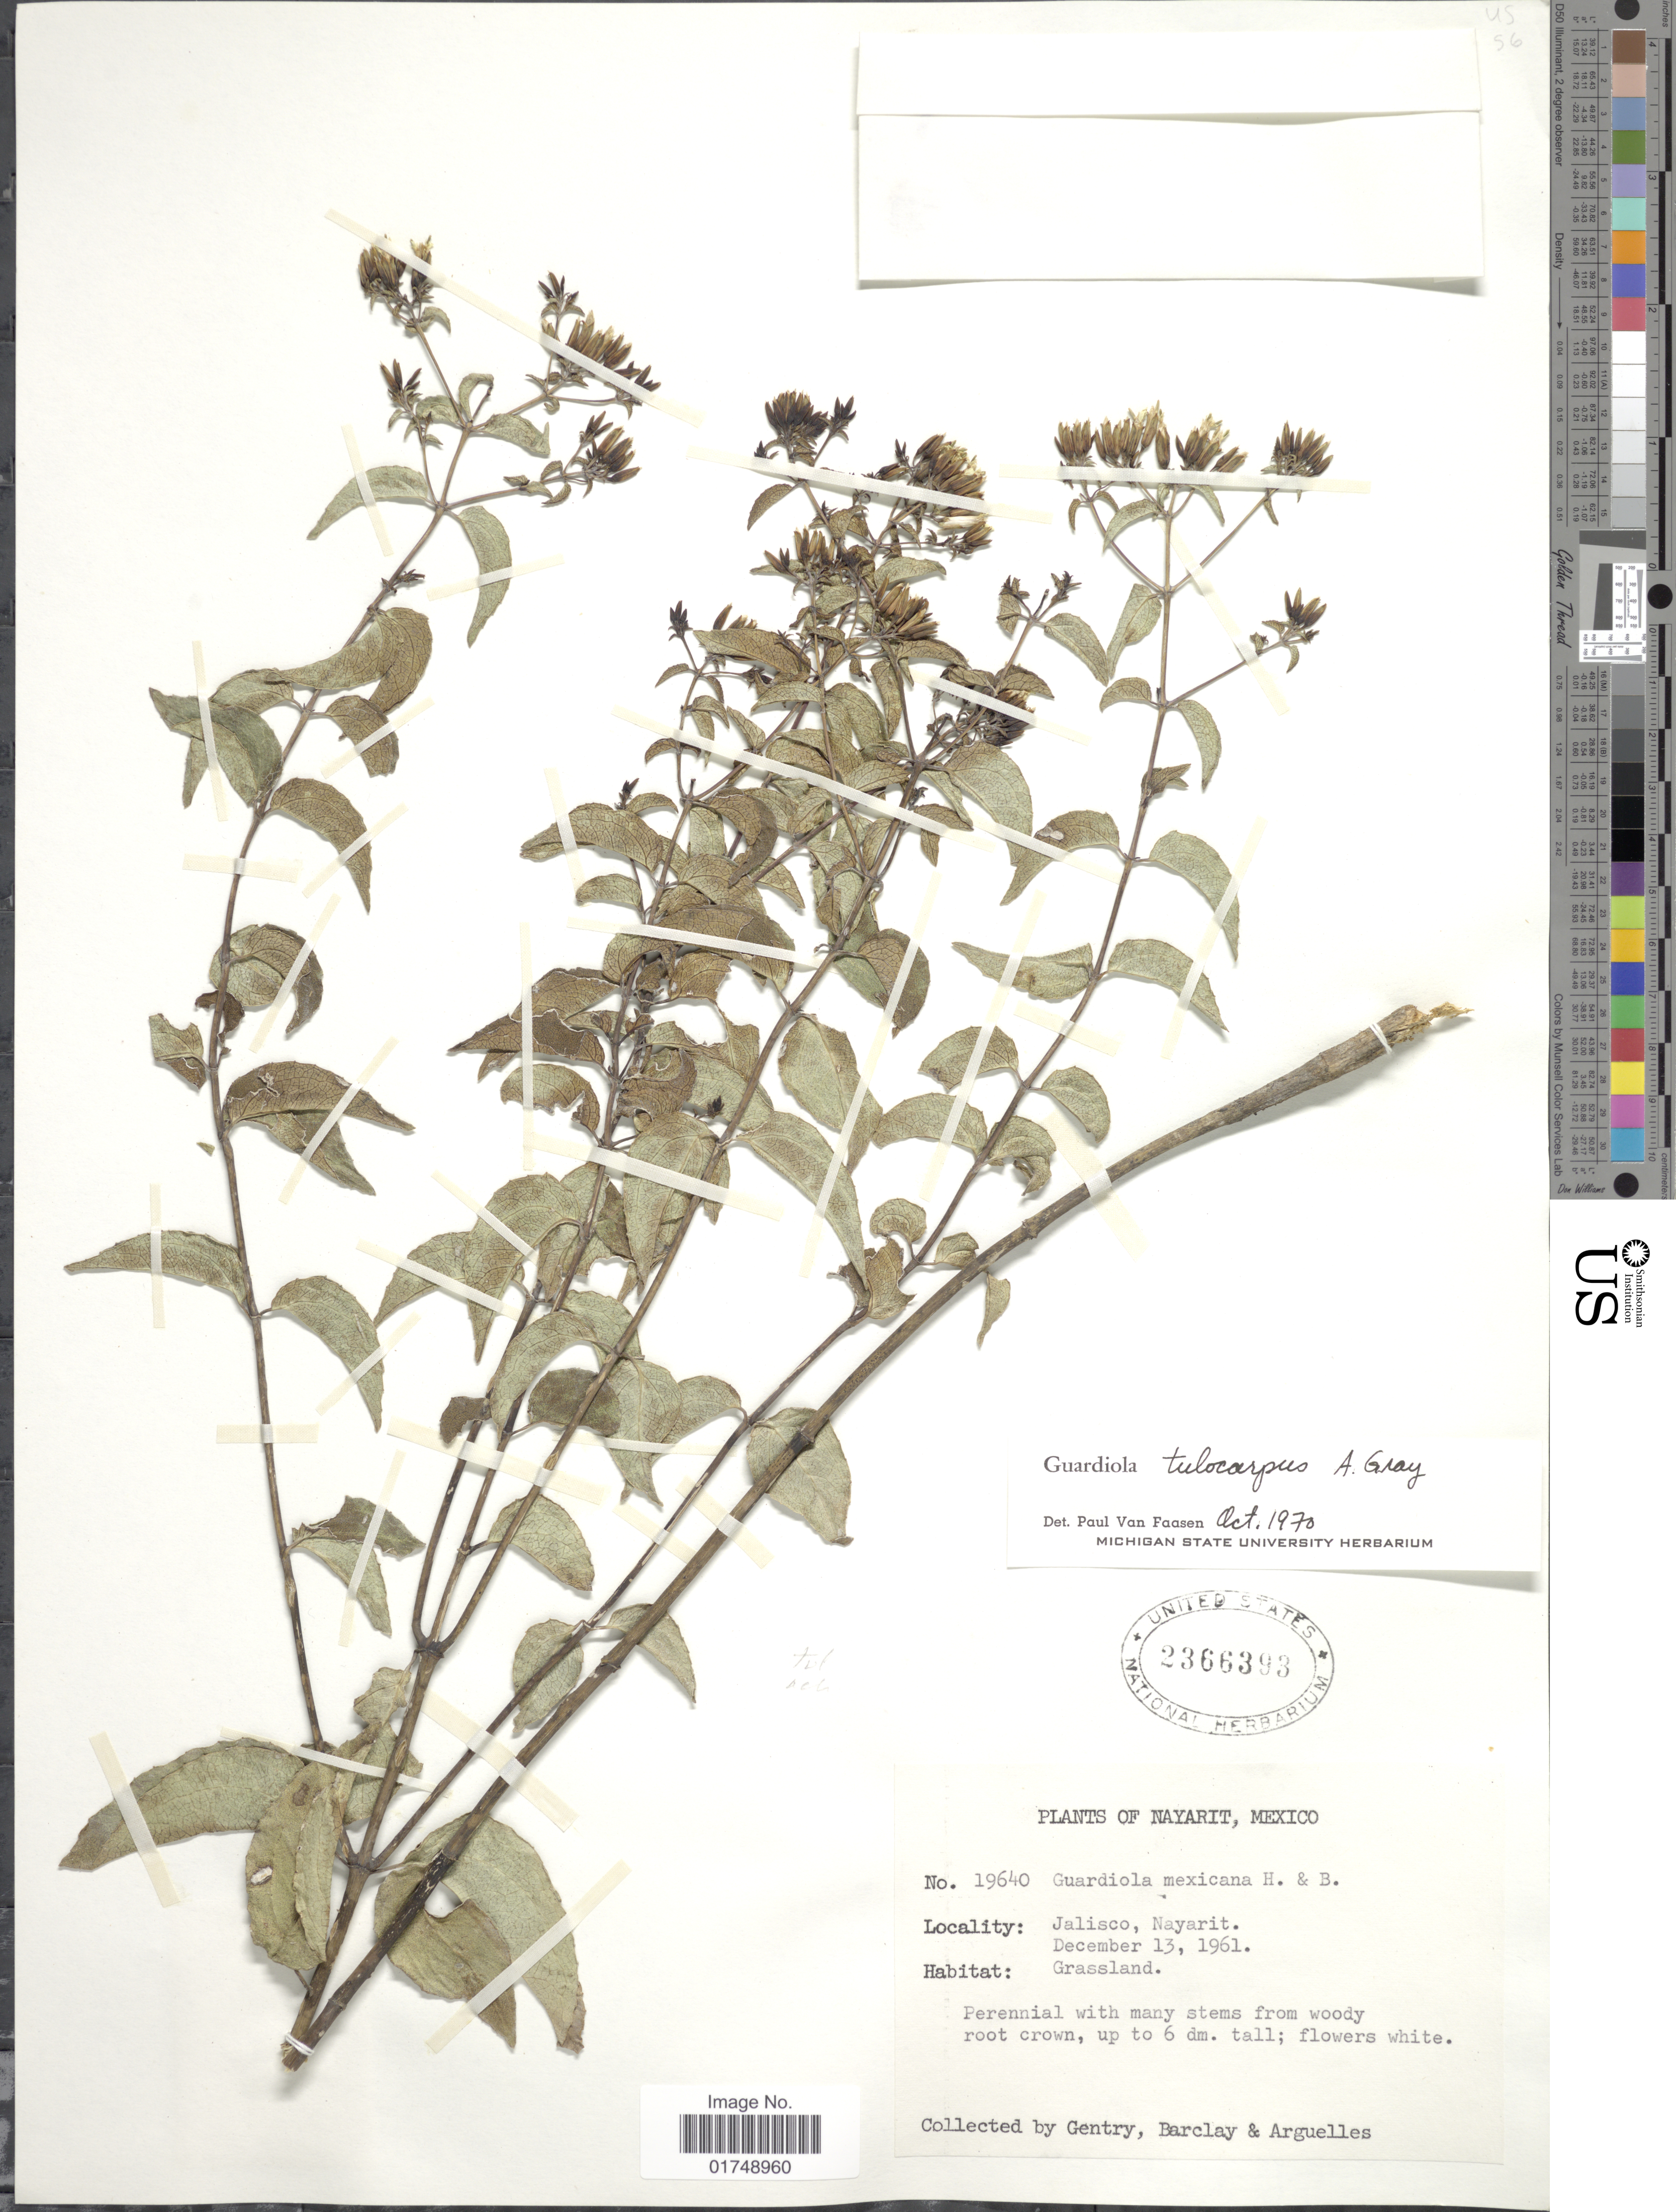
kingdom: Plantae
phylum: Tracheophyta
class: Magnoliopsida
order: Asterales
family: Asteraceae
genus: Guardiola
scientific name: Guardiola tulocarpus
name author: A. Gray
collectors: Gentry, --, -- Barclay & Arguelles, --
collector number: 19640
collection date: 1961-12-13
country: Mexico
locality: Jalisco, Nayarit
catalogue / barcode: US 2366393